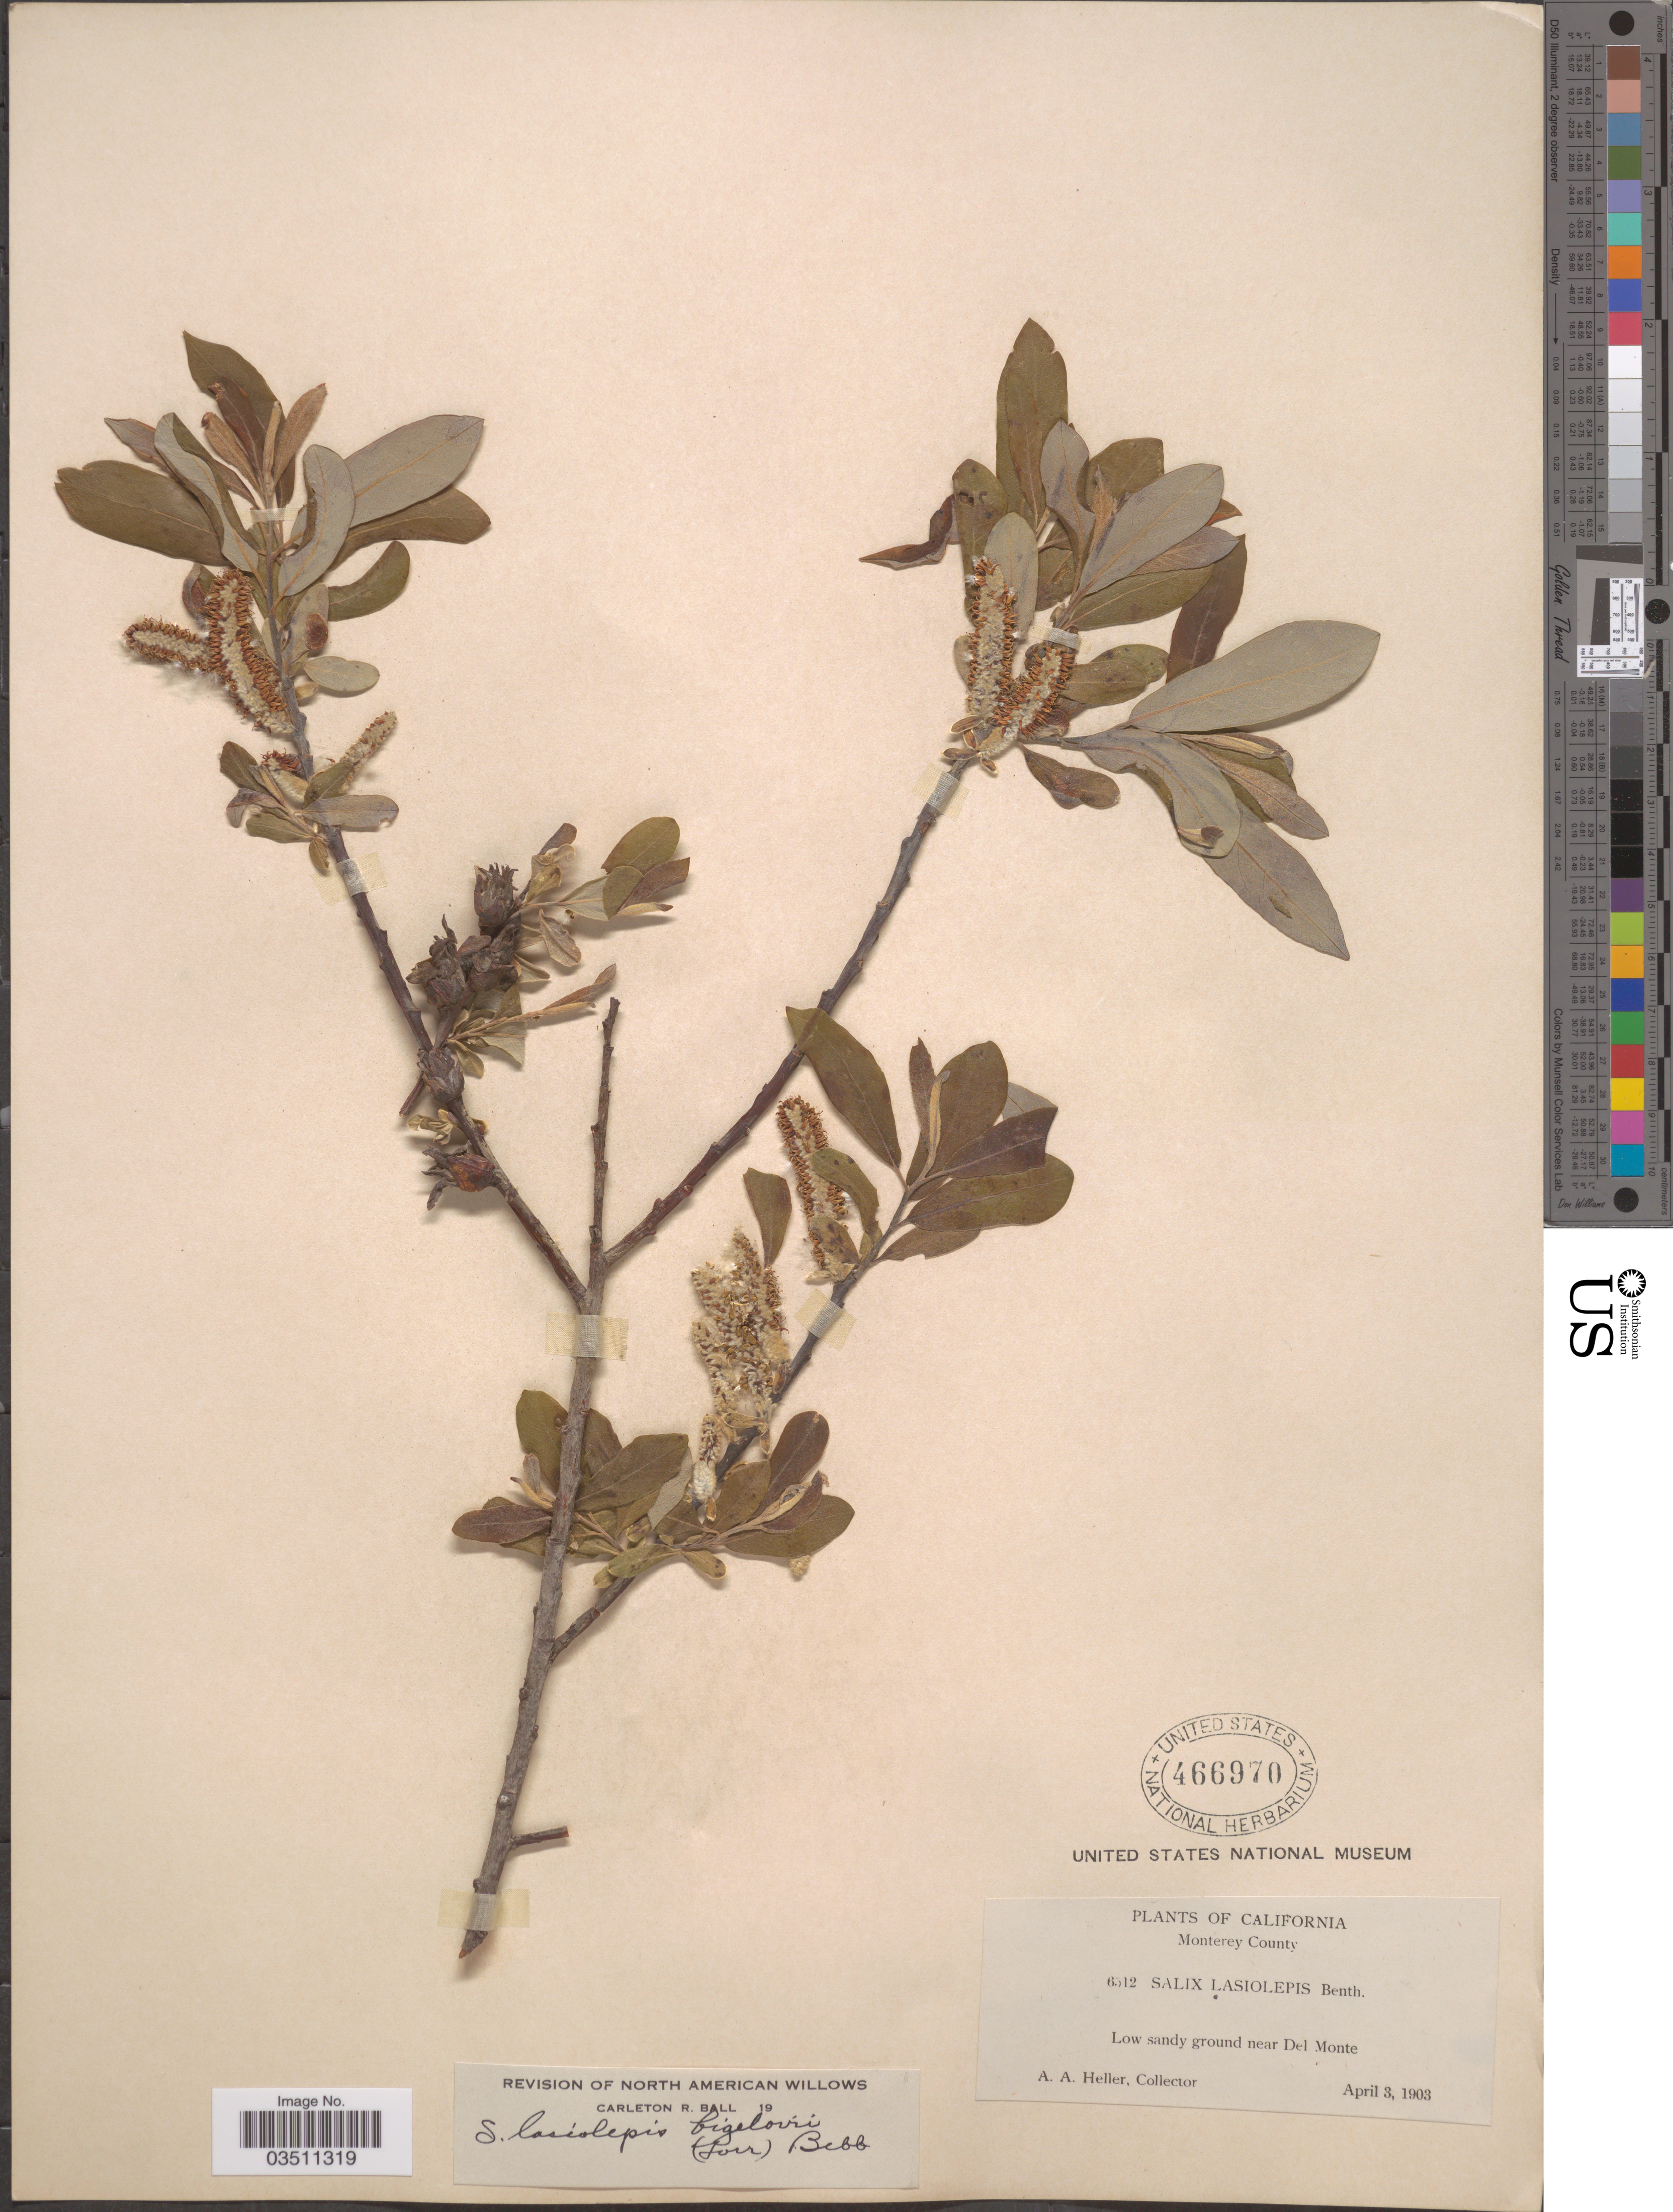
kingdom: Plantae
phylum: Tracheophyta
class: Magnoliopsida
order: Malpighiales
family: Salicaceae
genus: Salix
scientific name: Salix lasiolepis var. bigelovii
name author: Benth.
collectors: A. A. Heller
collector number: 6512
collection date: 1903-04-03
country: United States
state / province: California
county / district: Monterey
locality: Monterey County. Low sandy ground near Del Monte.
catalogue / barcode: US 466970